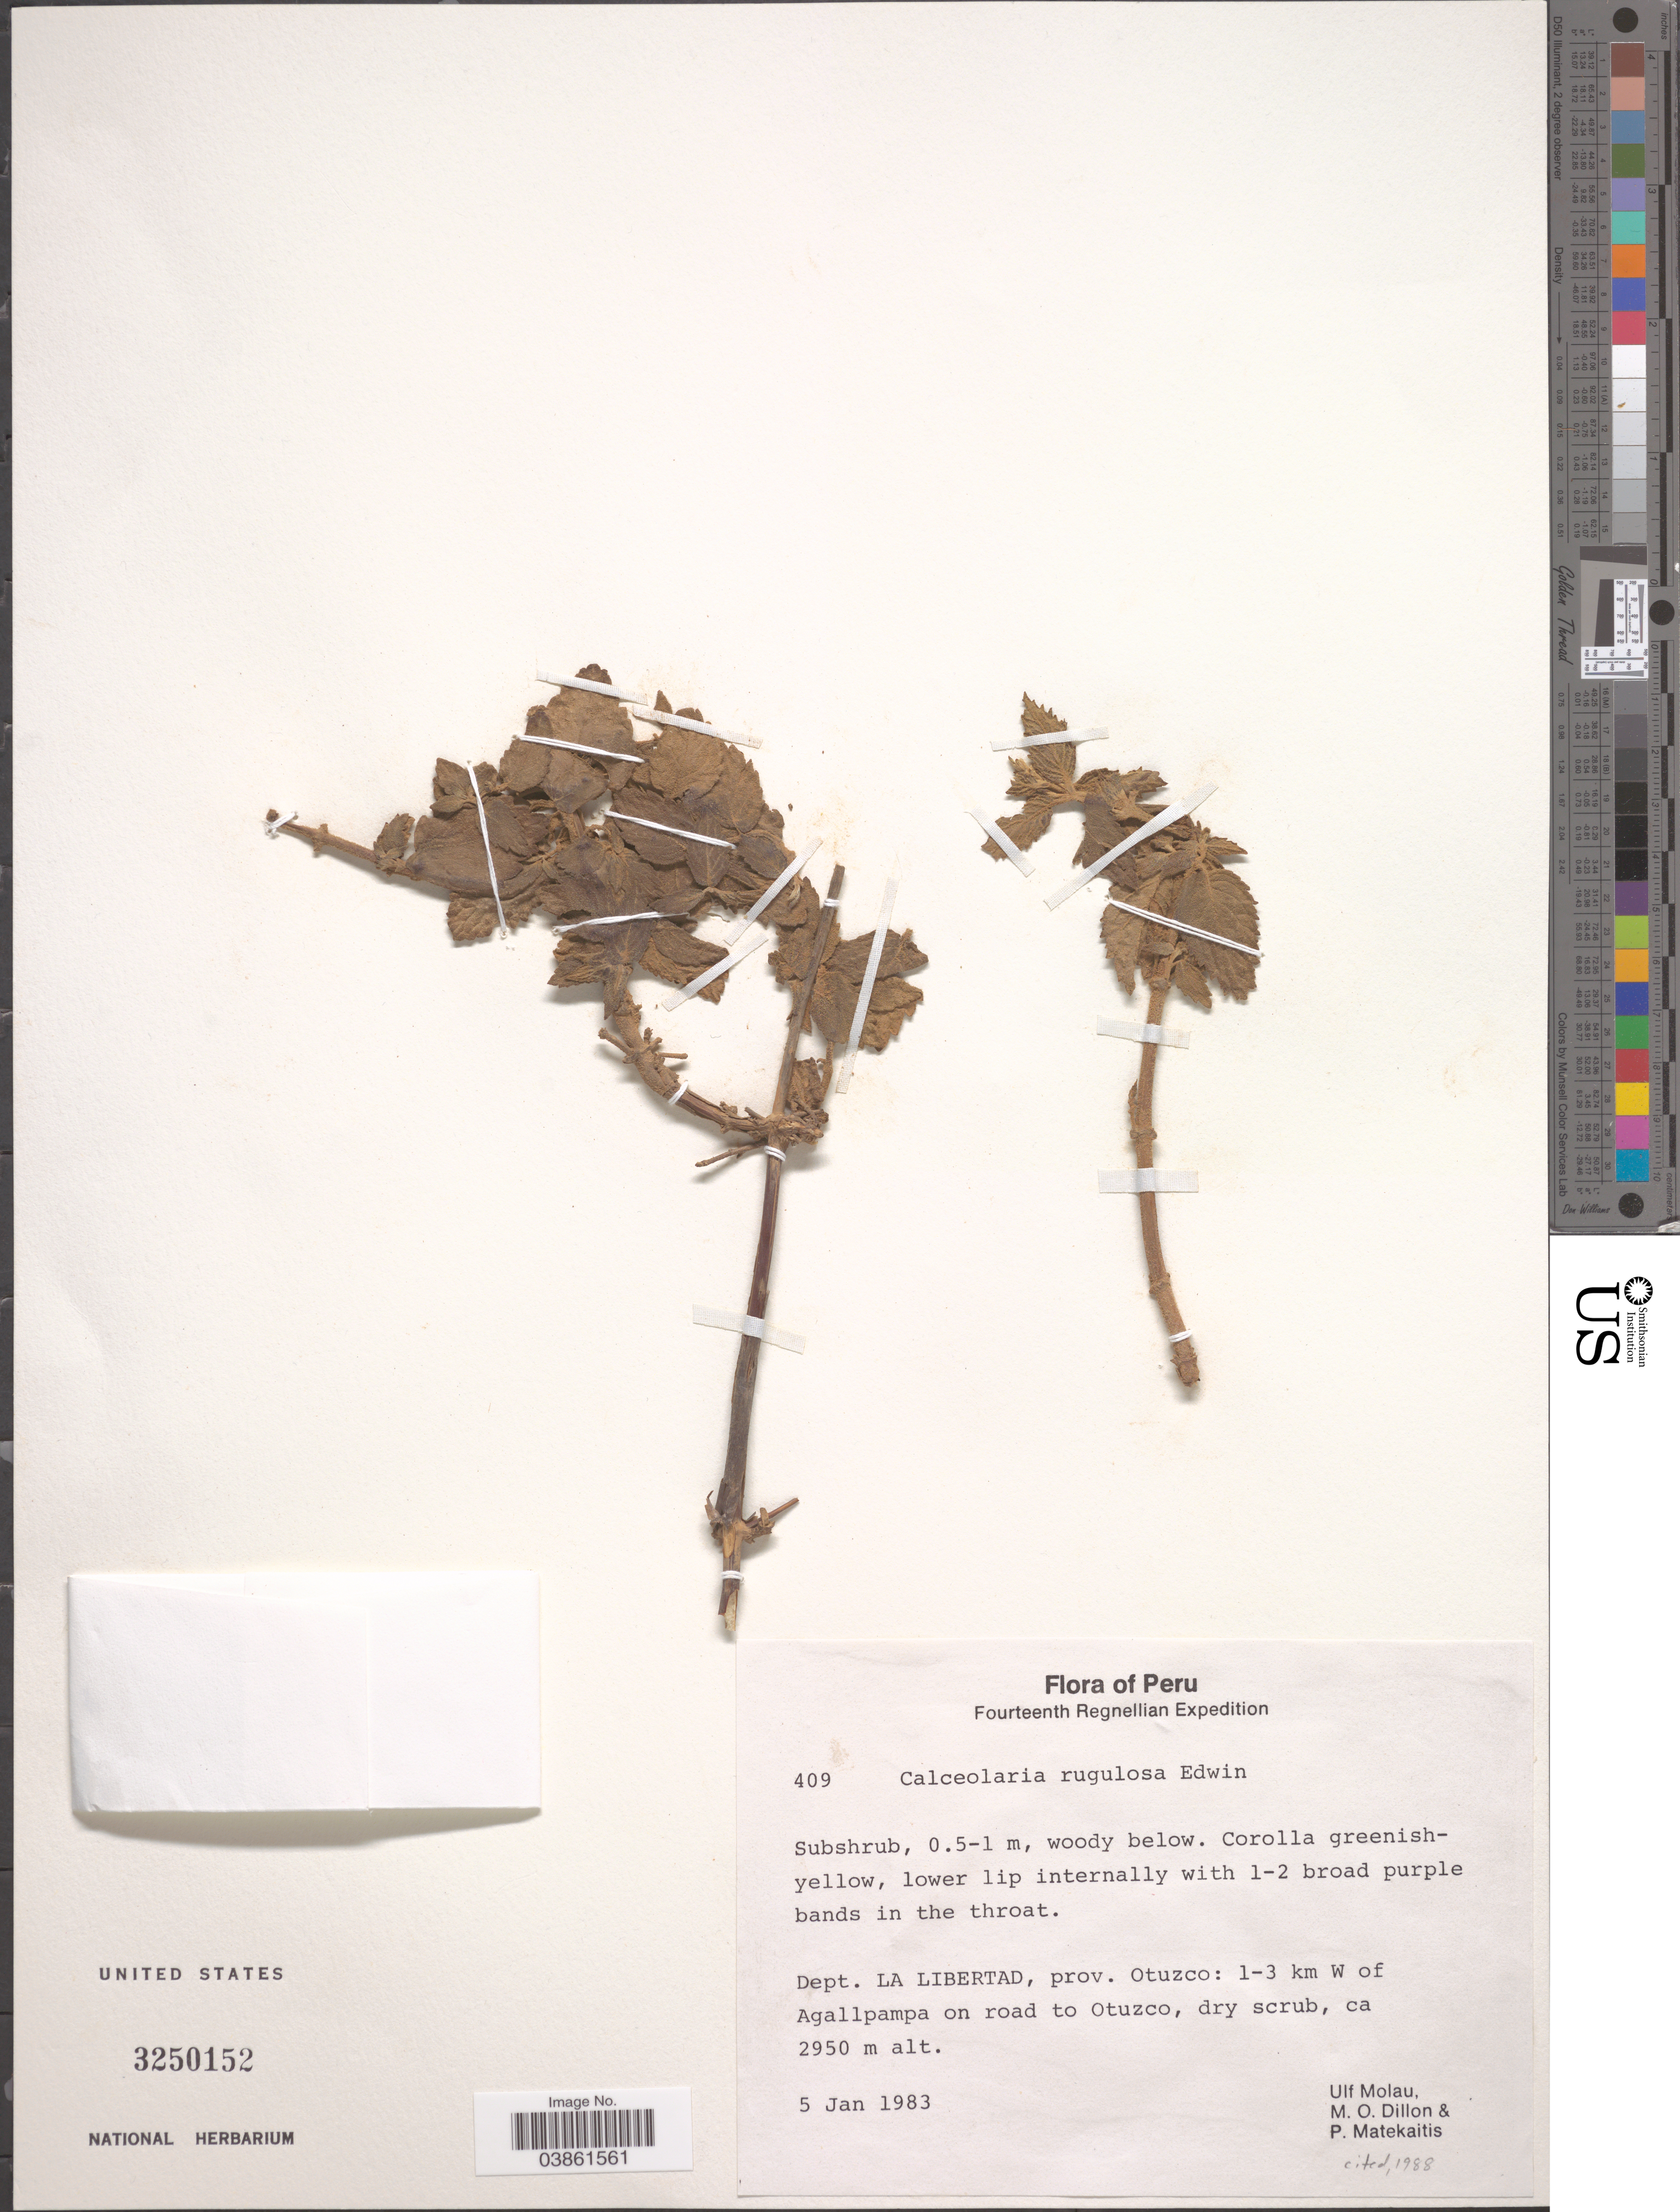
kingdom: Plantae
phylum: Tracheophyta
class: Magnoliopsida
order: Lamiales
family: Calceolariaceae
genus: Calceolaria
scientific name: Calceolaria rugulosa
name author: Edwin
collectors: U. Molau, M. O. Dillon & P. Matekaitis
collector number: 409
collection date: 1983-01-05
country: Peru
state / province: La Libertad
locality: Dept. La Libertad, prov. Otuzco: 1-3 km W of Agallpampa on road to Otuzco.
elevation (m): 2950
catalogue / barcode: US 3250152